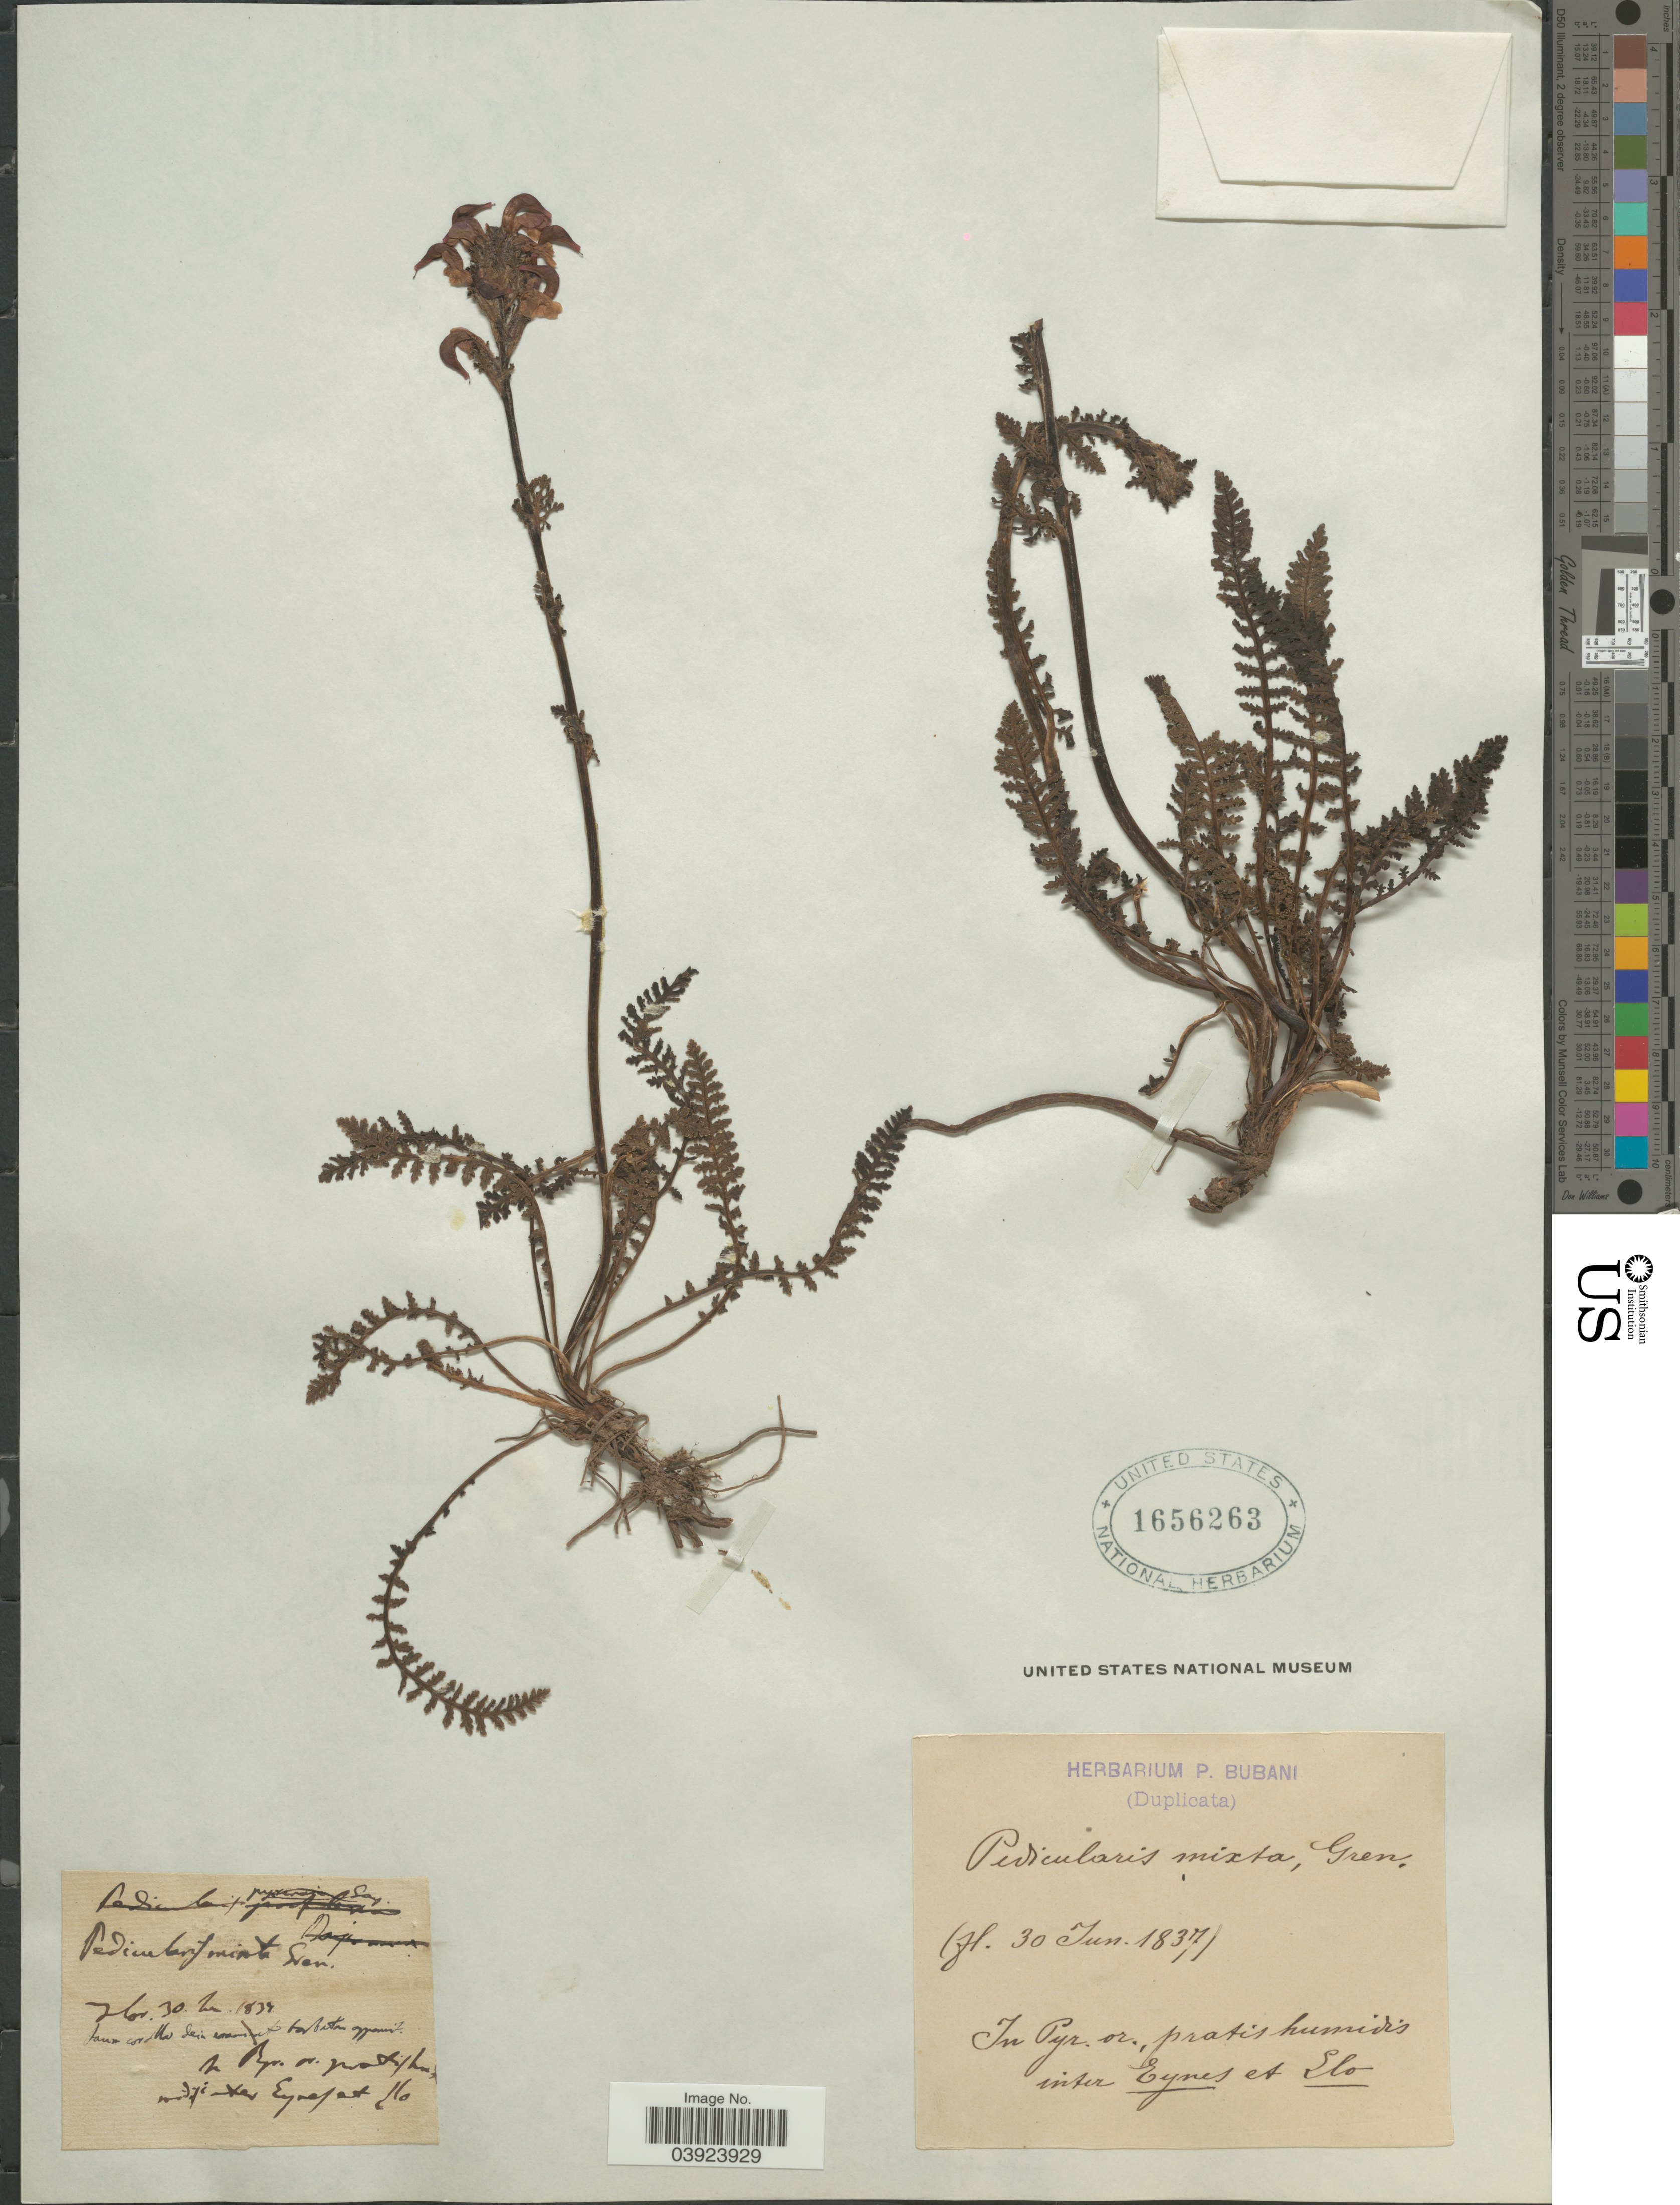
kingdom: Plantae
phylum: Tracheophyta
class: Magnoliopsida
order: Lamiales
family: Orobanchaceae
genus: Pedicularis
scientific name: Pedicularis mixta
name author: Gren.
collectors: ex herb. P. Bubani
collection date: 1837-06-30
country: France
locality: In Pyr. or., pratis humidis inter Eynes et Llo.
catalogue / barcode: US 1656263